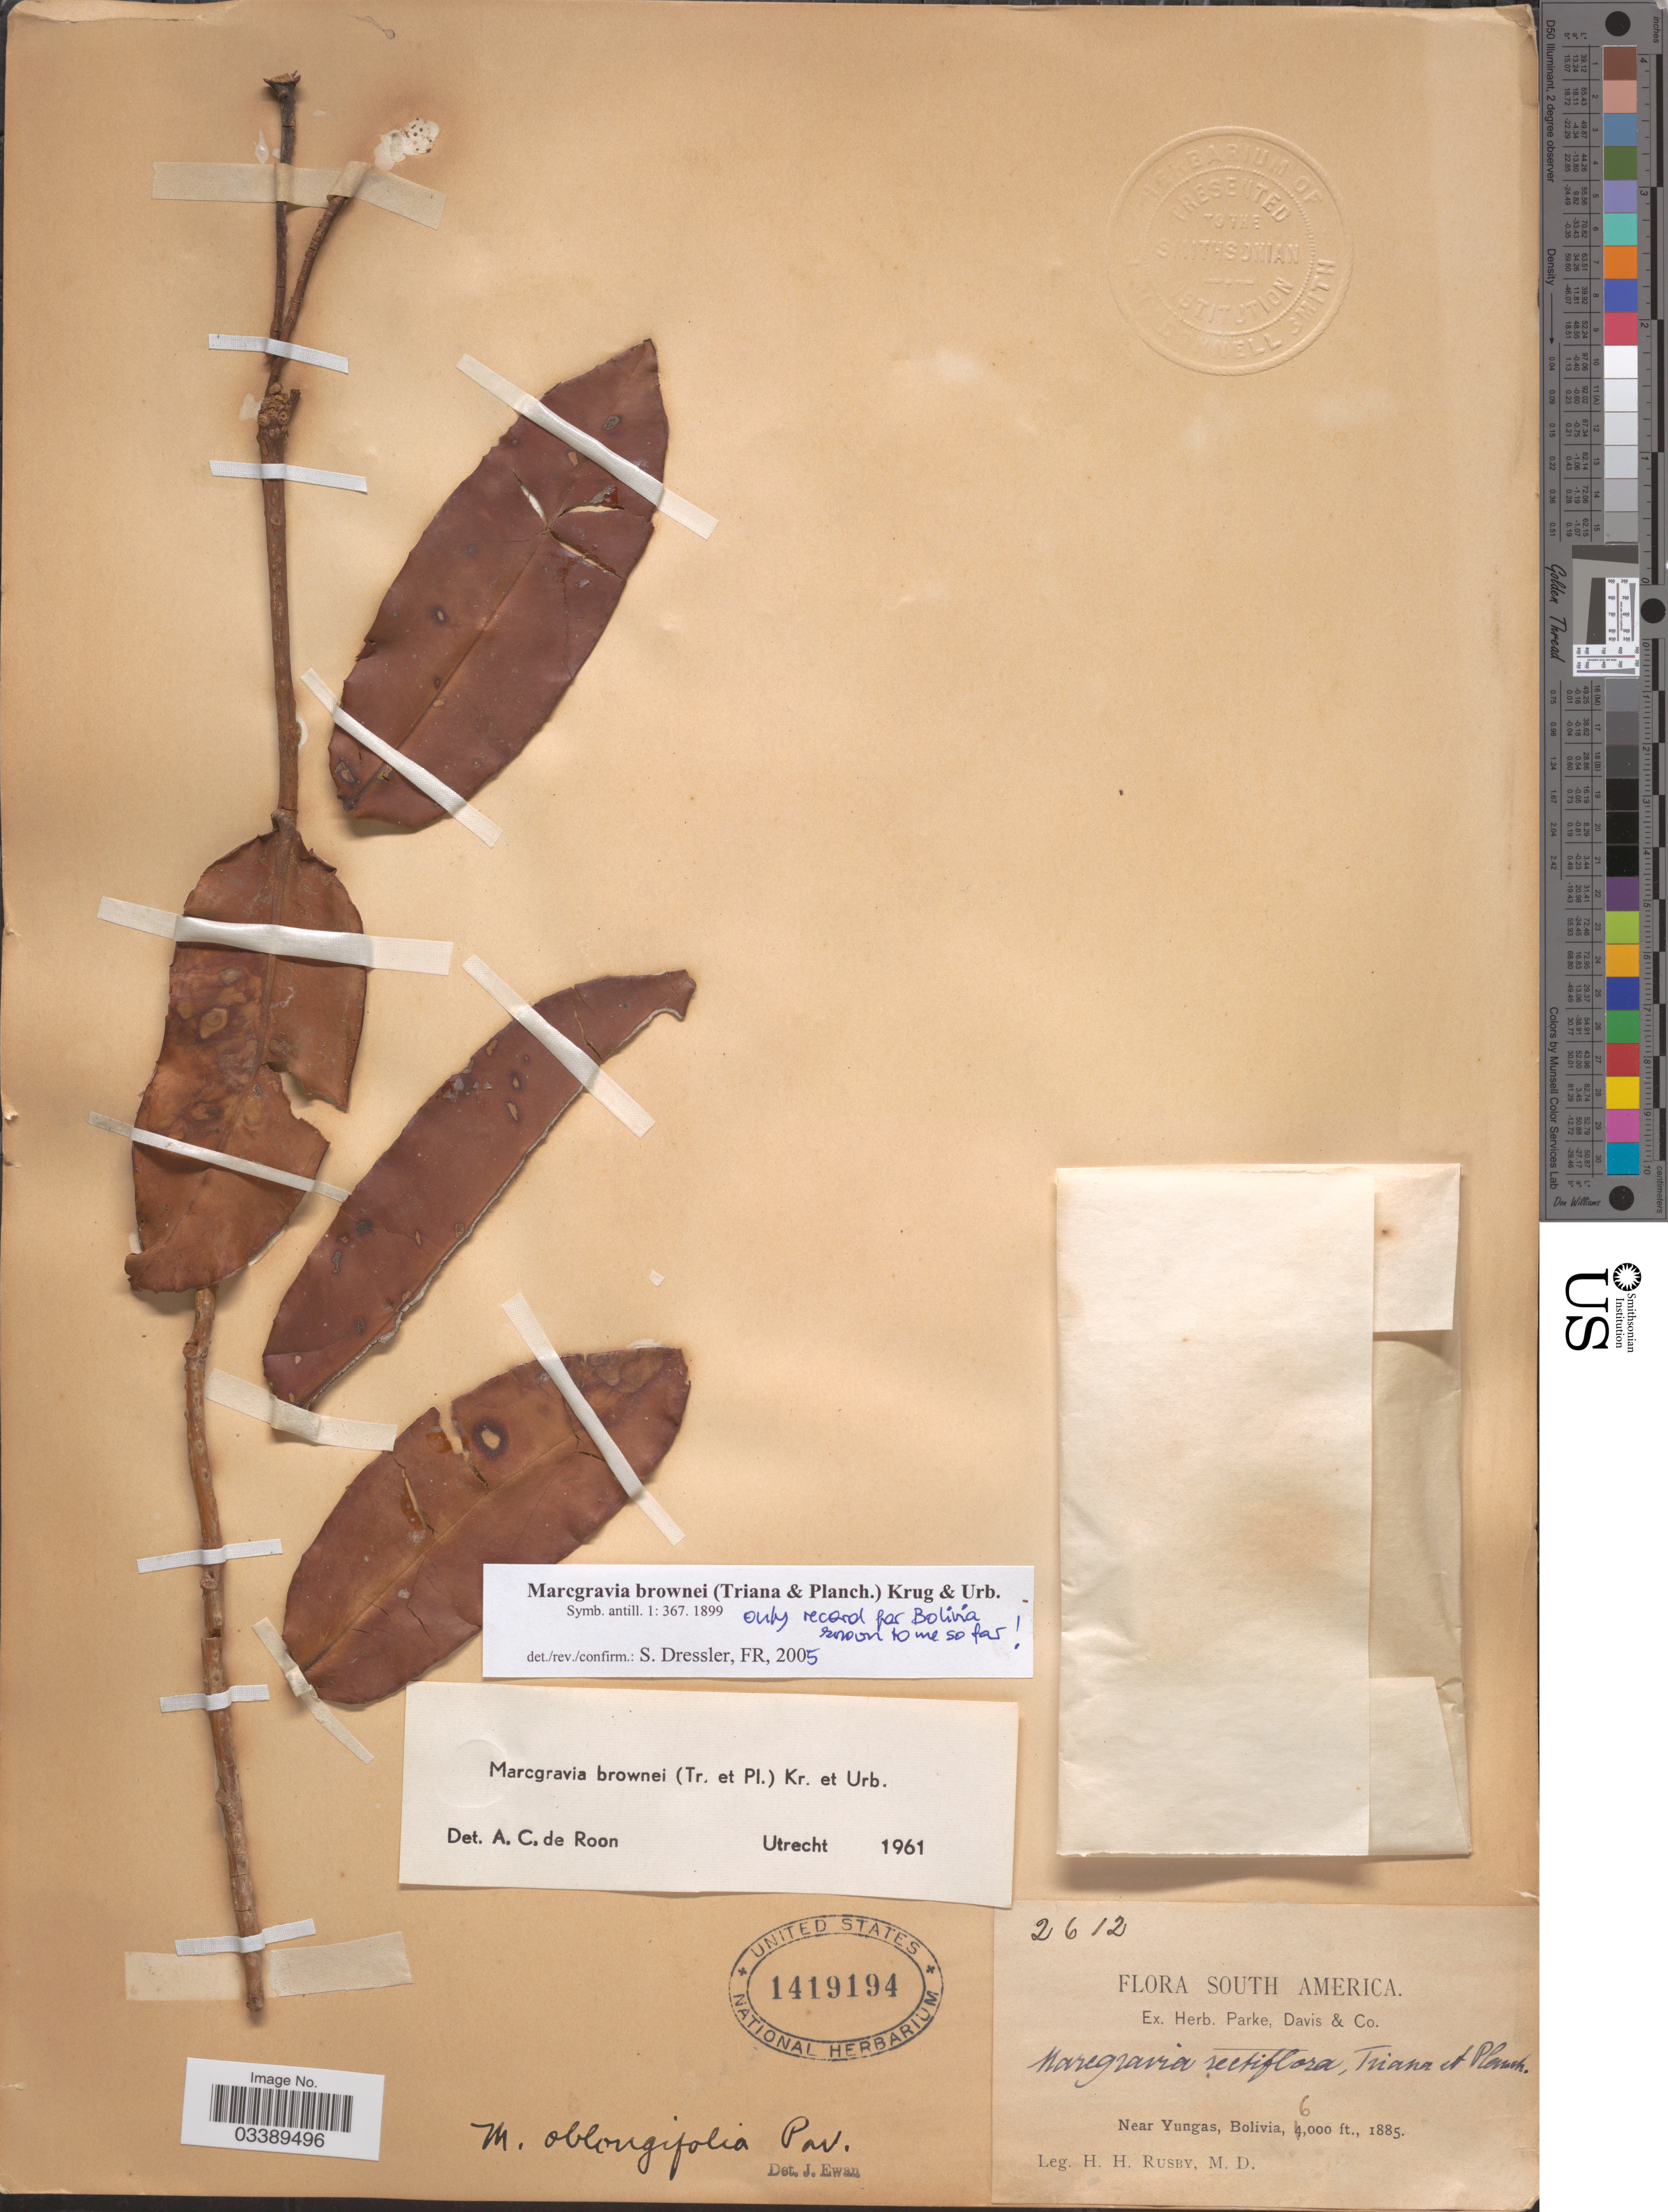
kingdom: Plantae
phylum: Tracheophyta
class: Magnoliopsida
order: Ericales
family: Marcgraviaceae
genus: Marcgravia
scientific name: Marcgravia brownei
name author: (Triana & Planch.) Krug & Urb.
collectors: H. H. Rusby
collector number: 2612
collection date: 1885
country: Bolivia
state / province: La Paz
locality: Near Yungas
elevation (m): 1829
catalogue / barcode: US 1419194